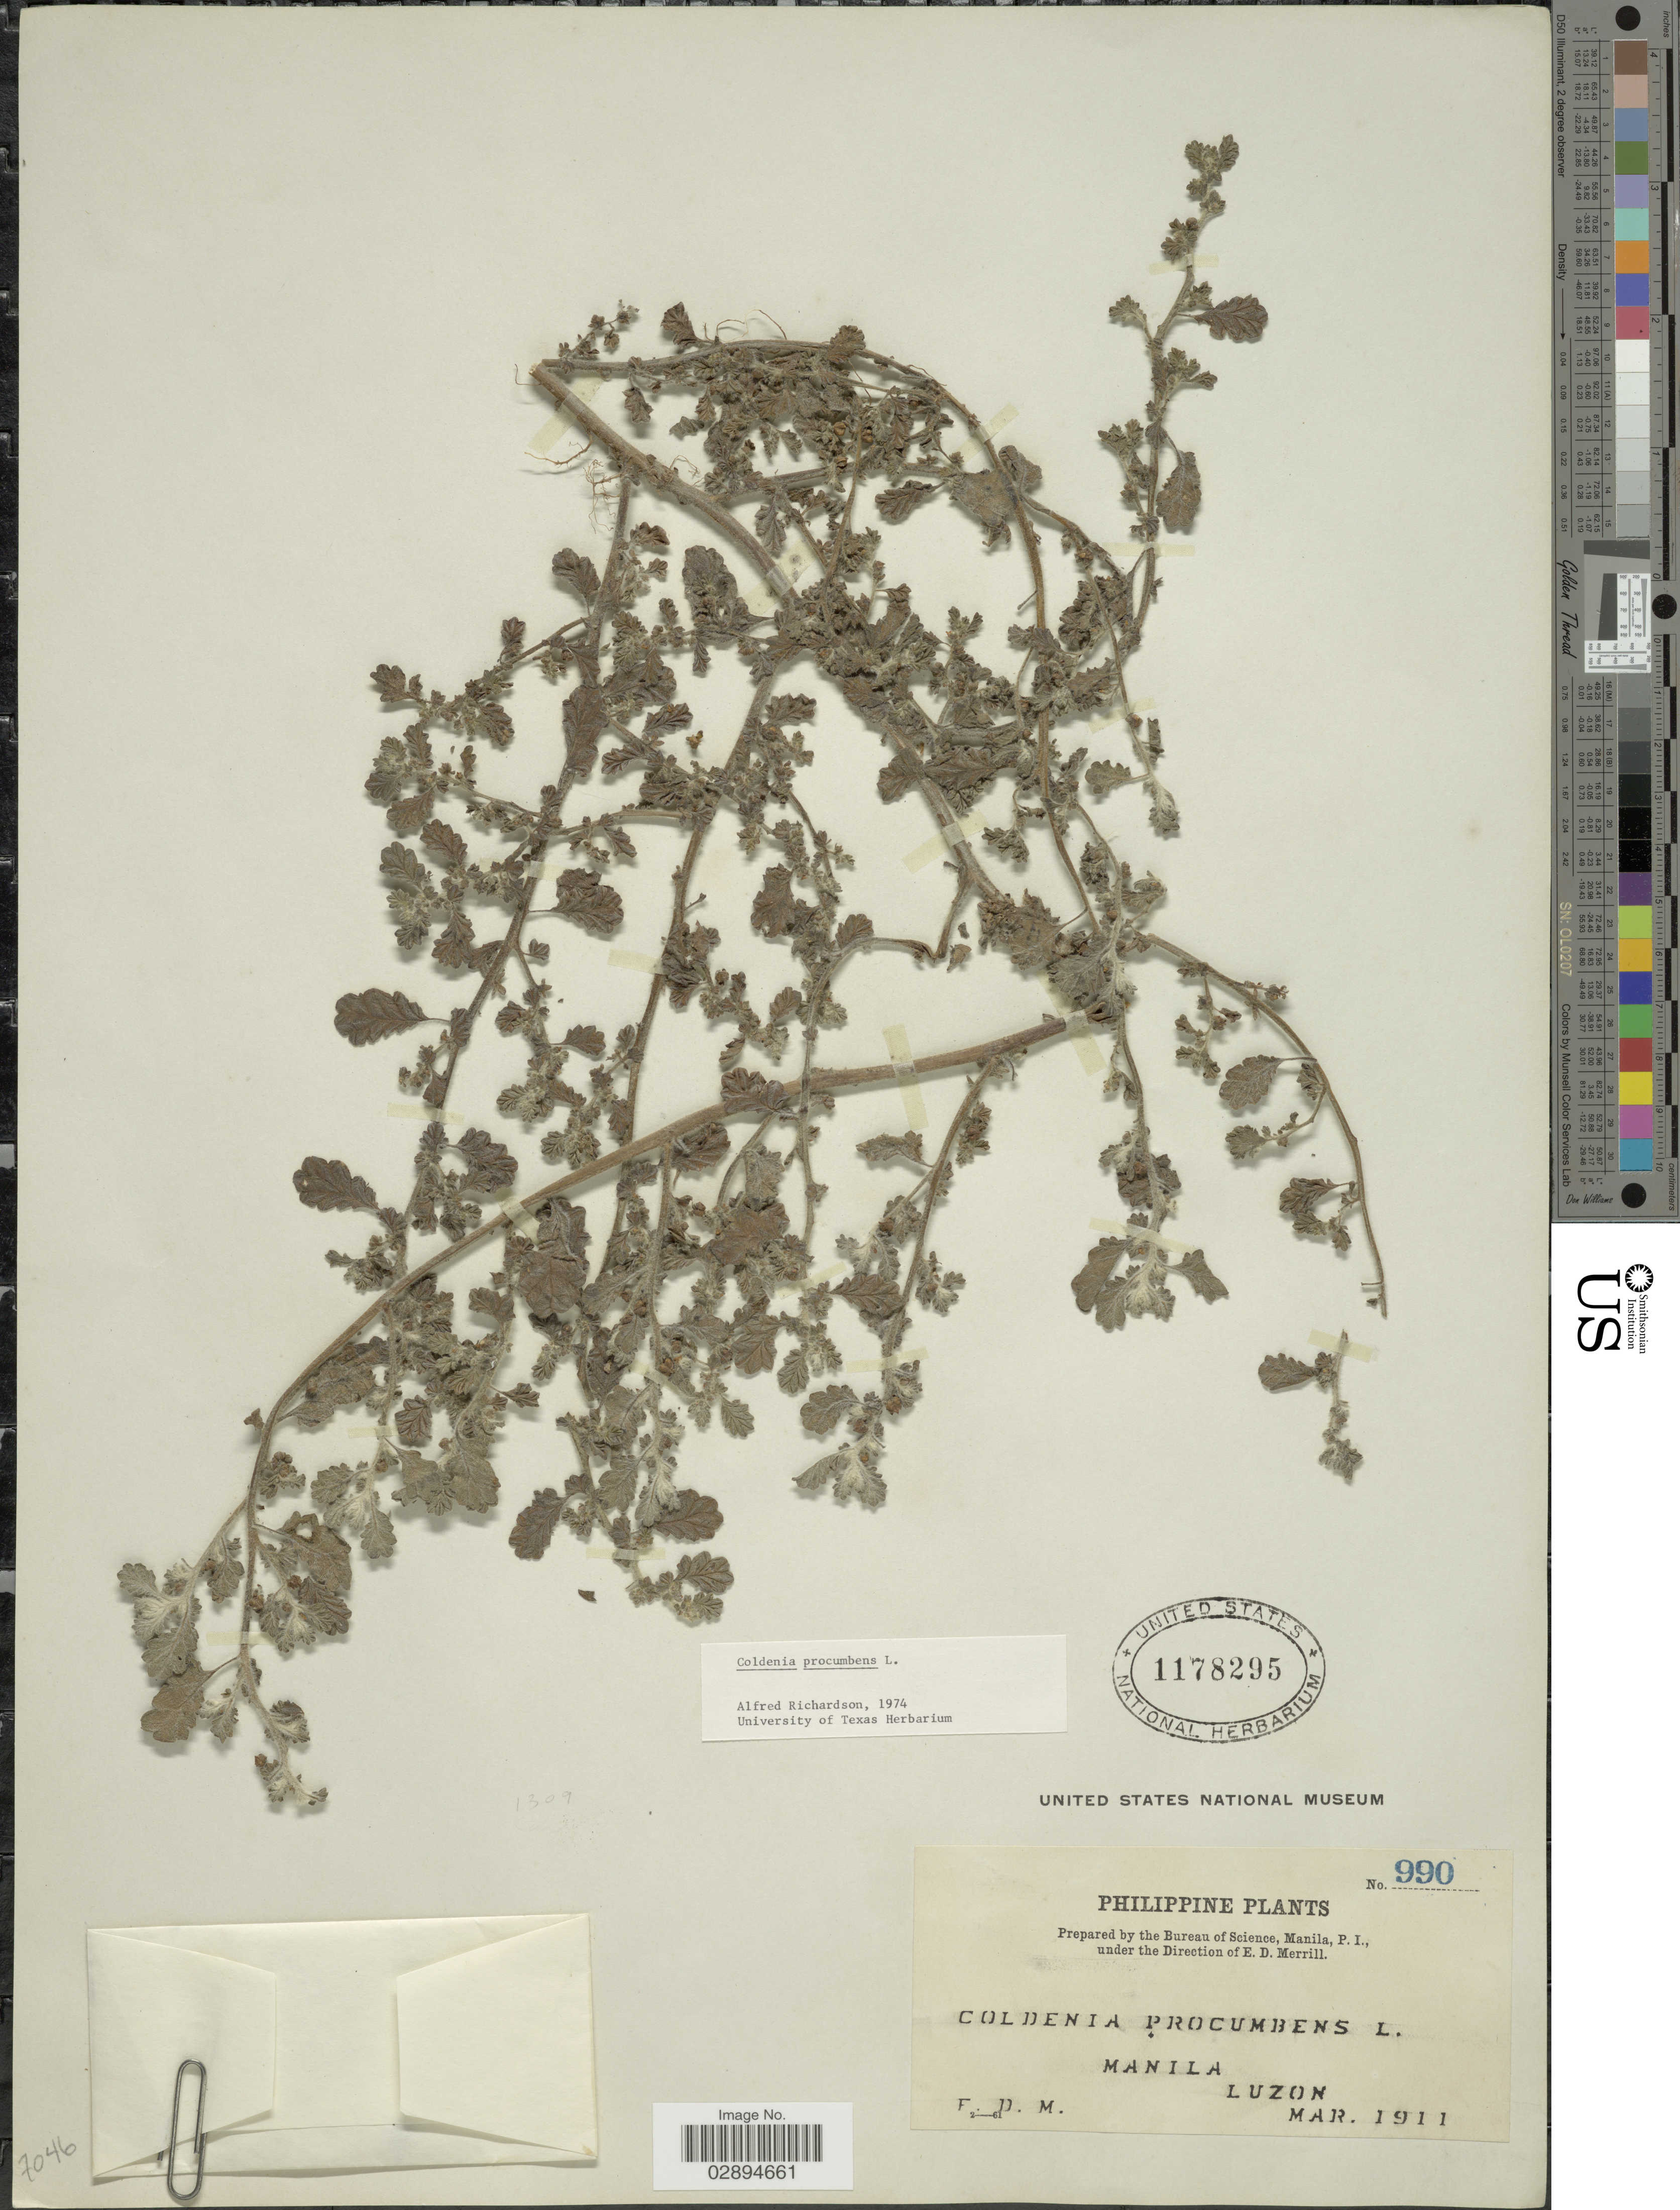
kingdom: Plantae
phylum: Tracheophyta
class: Magnoliopsida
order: Boraginales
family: Coldeniaceae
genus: Coldenia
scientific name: Coldenia procumbens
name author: L.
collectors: E. D. Merrill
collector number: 990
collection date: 1911-03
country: Philippines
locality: Manila. Luzon.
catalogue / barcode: US 1178295